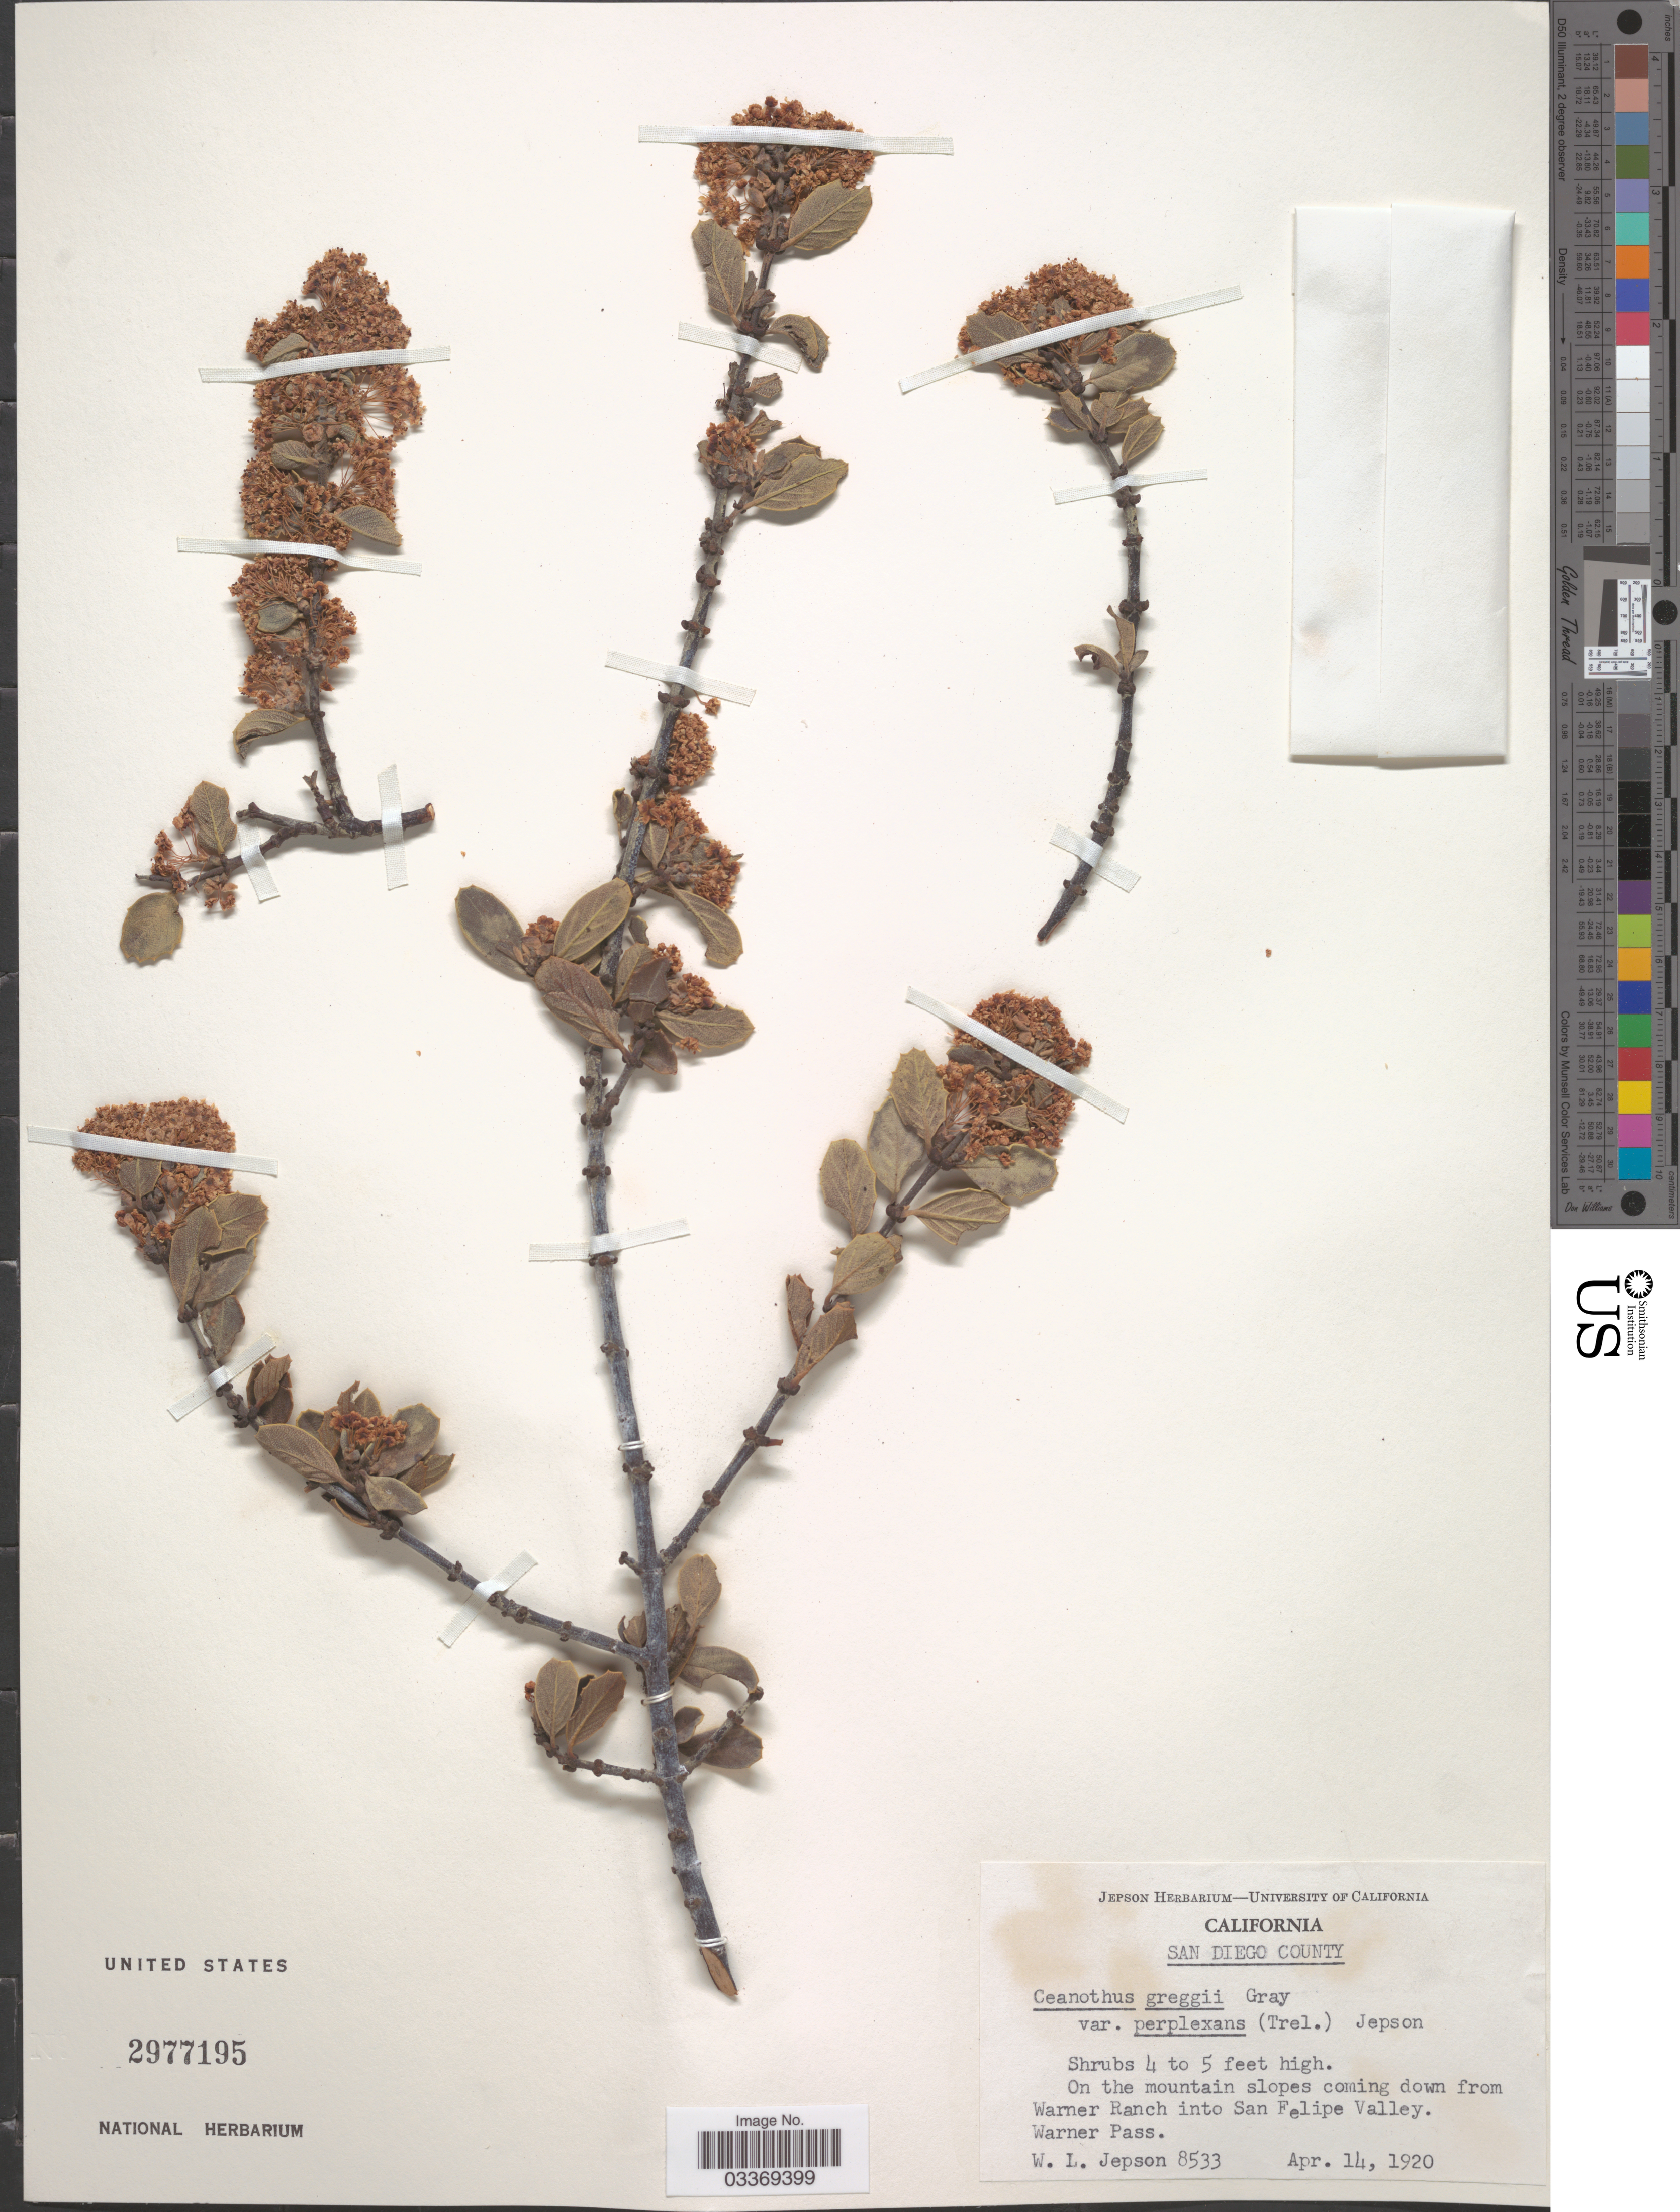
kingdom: Plantae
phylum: Tracheophyta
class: Magnoliopsida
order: Rosales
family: Rhamnaceae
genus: Ceanothus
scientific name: Ceanothus greggii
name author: A. Gray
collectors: W. L. Jepson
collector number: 8533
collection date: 1920-04-14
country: United States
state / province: California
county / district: San Diego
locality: San Diego County. On the mountain slopes coming down from Warner Ranch into San Felipe Valley. Warner Pass.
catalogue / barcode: US 2977195